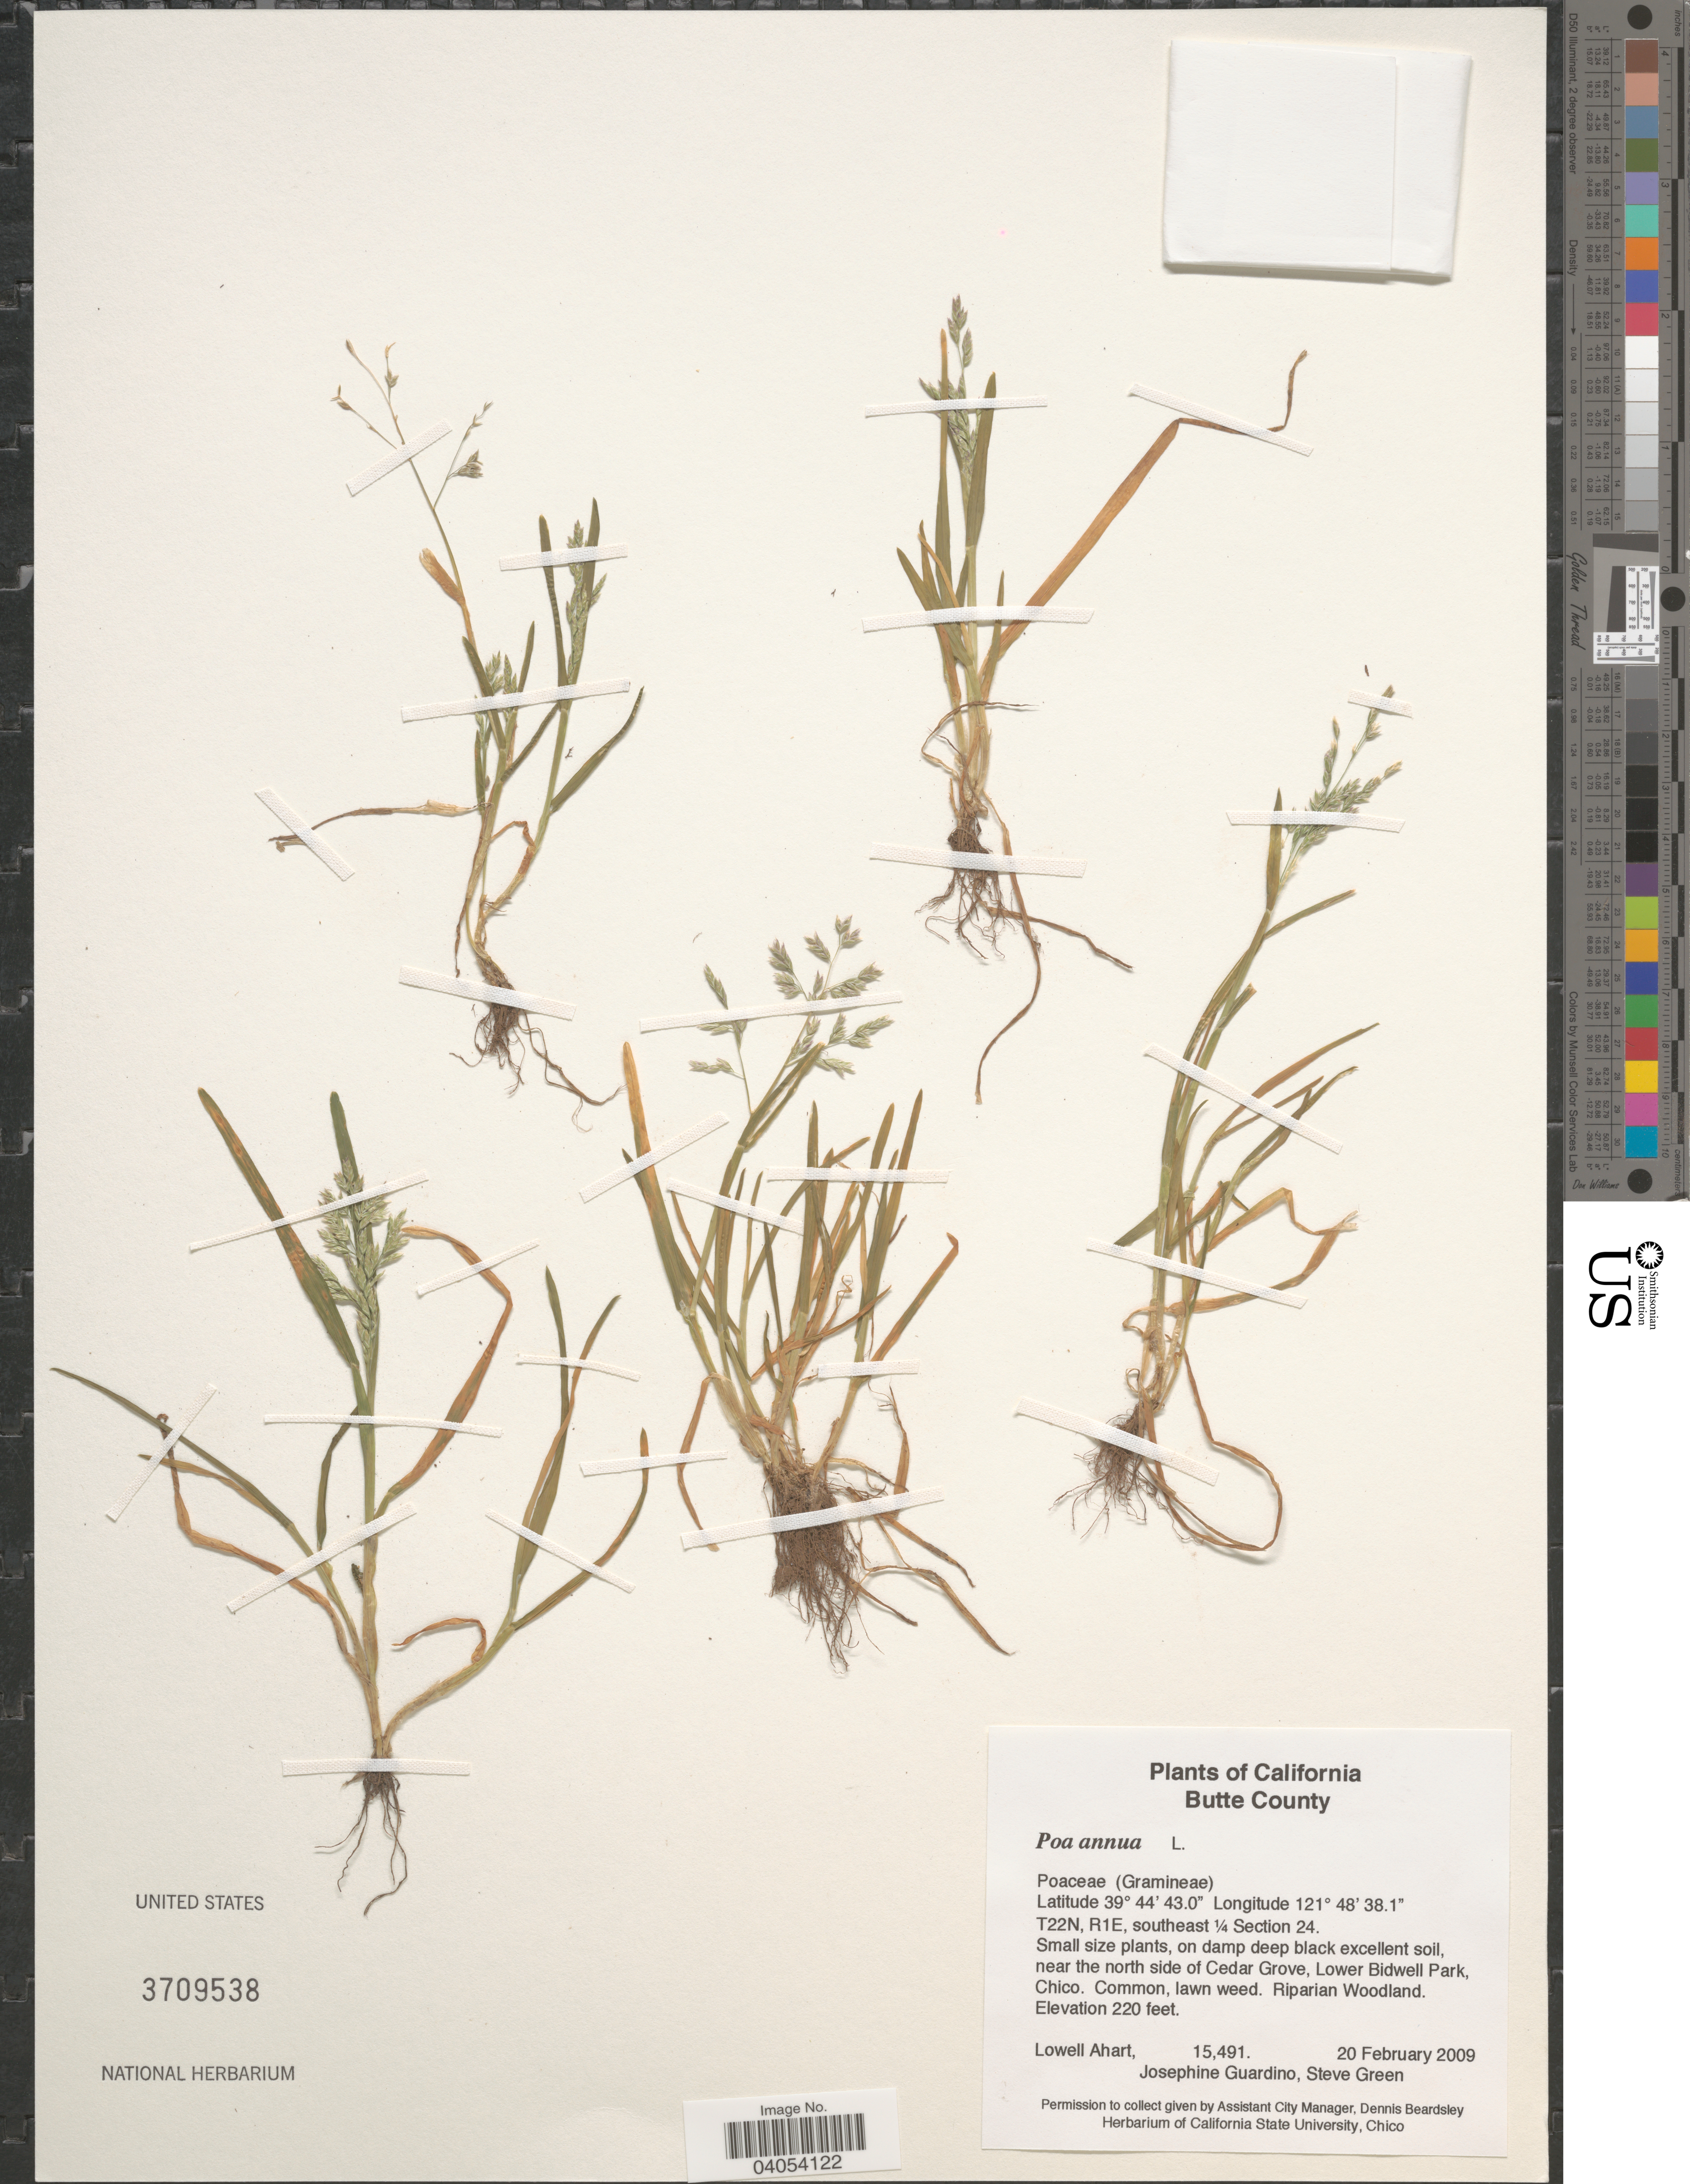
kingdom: Plantae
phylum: Tracheophyta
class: Liliopsida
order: Poales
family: Poaceae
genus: Poa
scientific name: Poa annua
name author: L.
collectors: L. Ahart, J. Guardino & S. Green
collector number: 15491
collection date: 2009-02-20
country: United States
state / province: California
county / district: Butte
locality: Butte County. T22N, R1E, southeast ¼ Section 24. Near the north side of Cedar Grove, Lower Bidwell Park, Chico. Riparian Woodland.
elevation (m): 67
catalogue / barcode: US 3709538